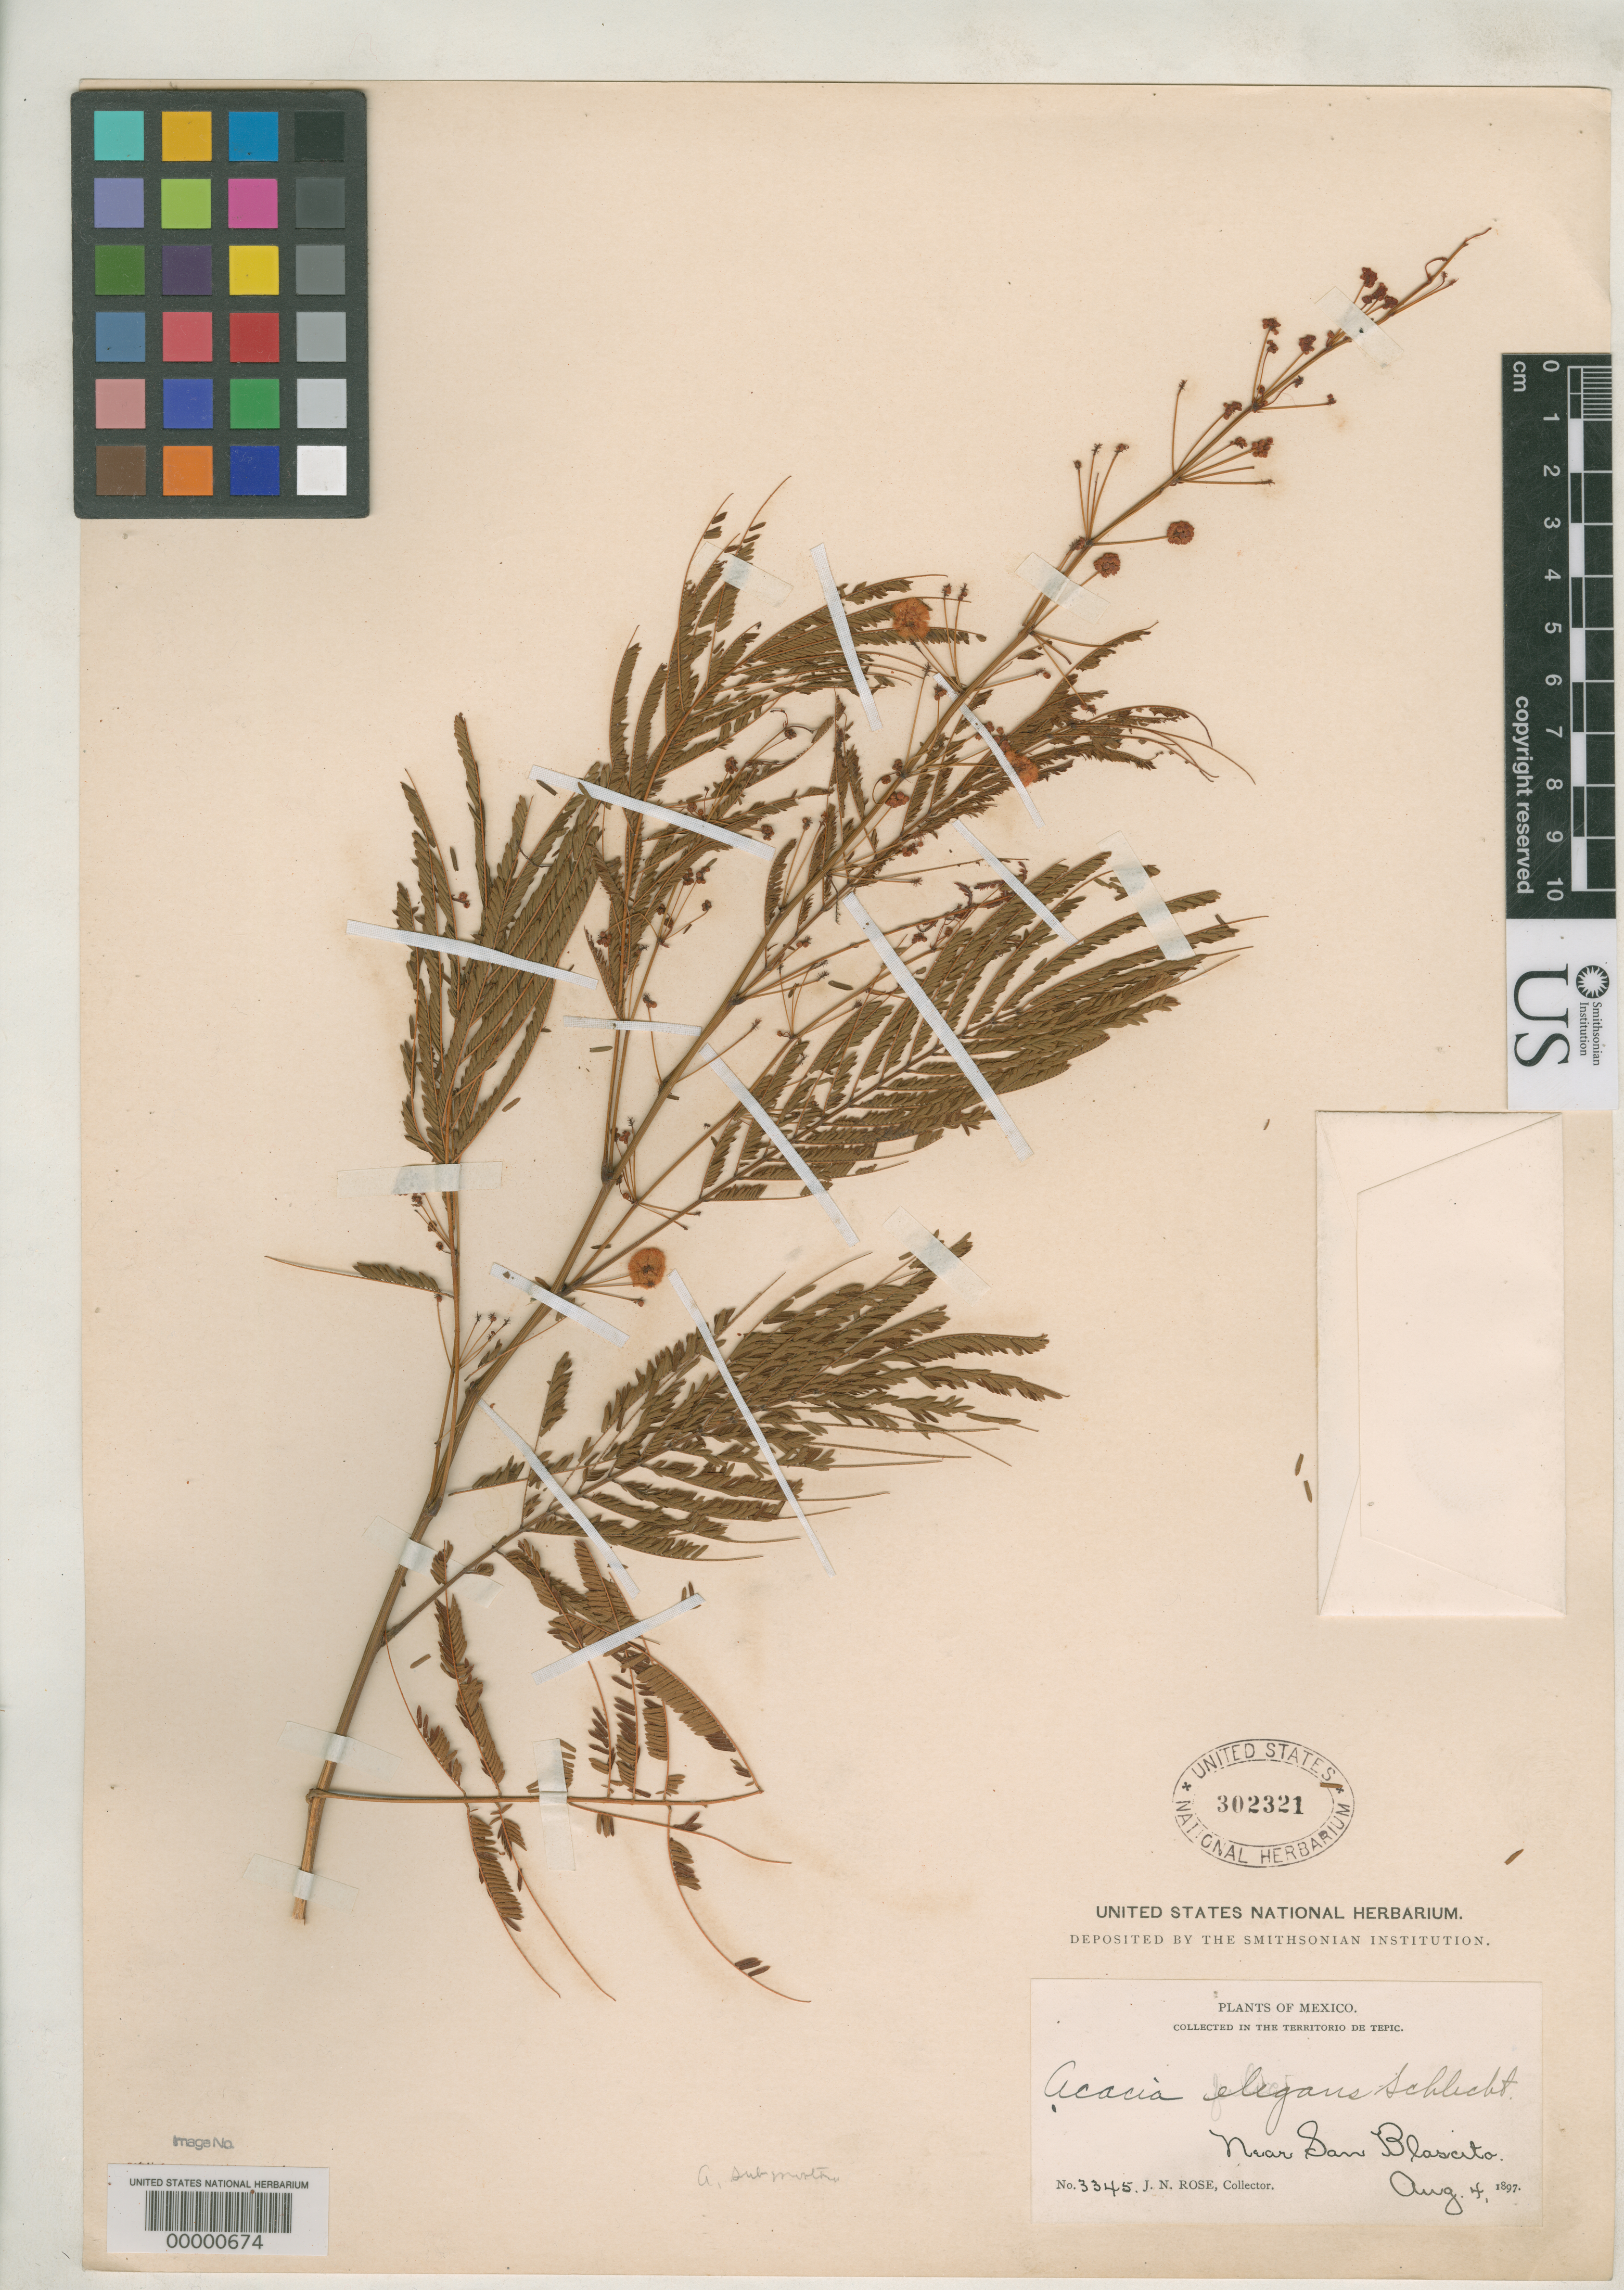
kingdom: Plantae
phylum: Tracheophyta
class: Magnoliopsida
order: Fabales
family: Fabaceae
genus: Acaciella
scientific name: Acaciella submontana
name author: Britton & Rose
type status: Isotype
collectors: J. N. Rose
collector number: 3345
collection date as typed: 04 Aug 1897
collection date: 1897-08-04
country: Mexico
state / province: Nayarit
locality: Near San Blascito.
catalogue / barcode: US 302321